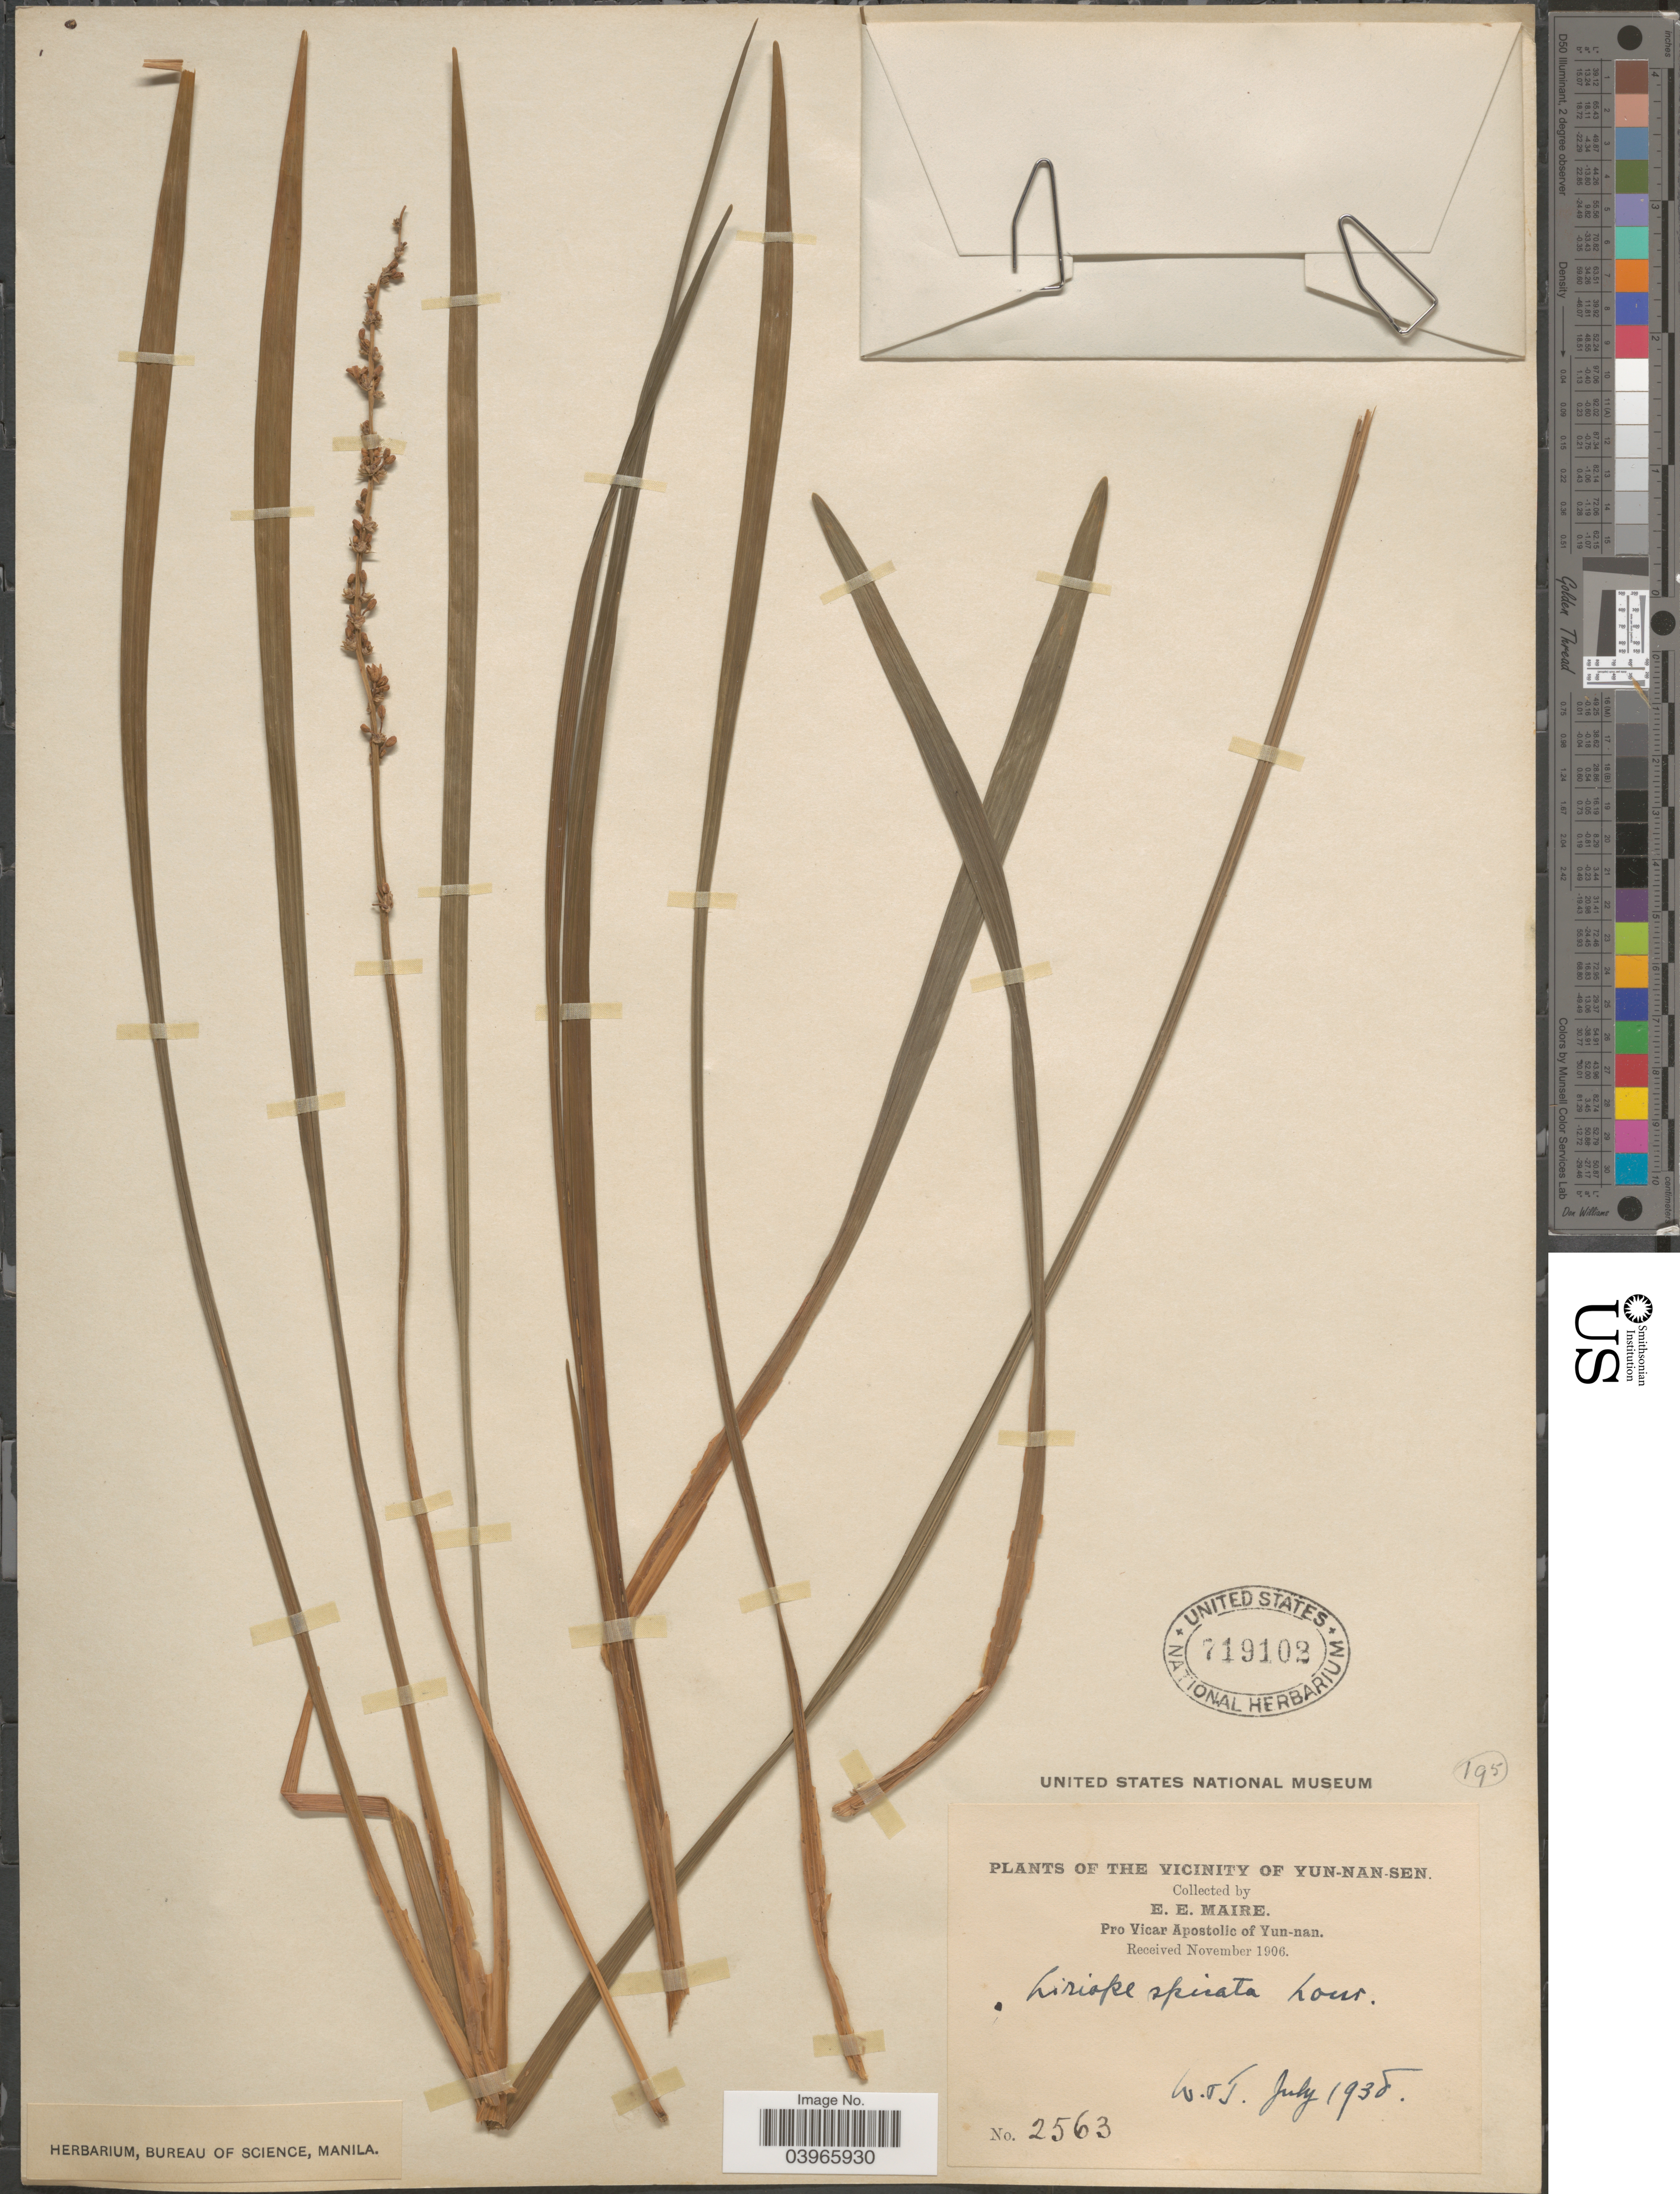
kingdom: Plantae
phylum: Tracheophyta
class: Liliopsida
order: Asparagales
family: Asparagaceae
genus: Liriope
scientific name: Liriope graminifolia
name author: (L.) Baker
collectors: E. E. Maire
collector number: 2563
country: China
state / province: Yunnan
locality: The Vicinity of Yun-nan-sen.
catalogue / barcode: US 719102